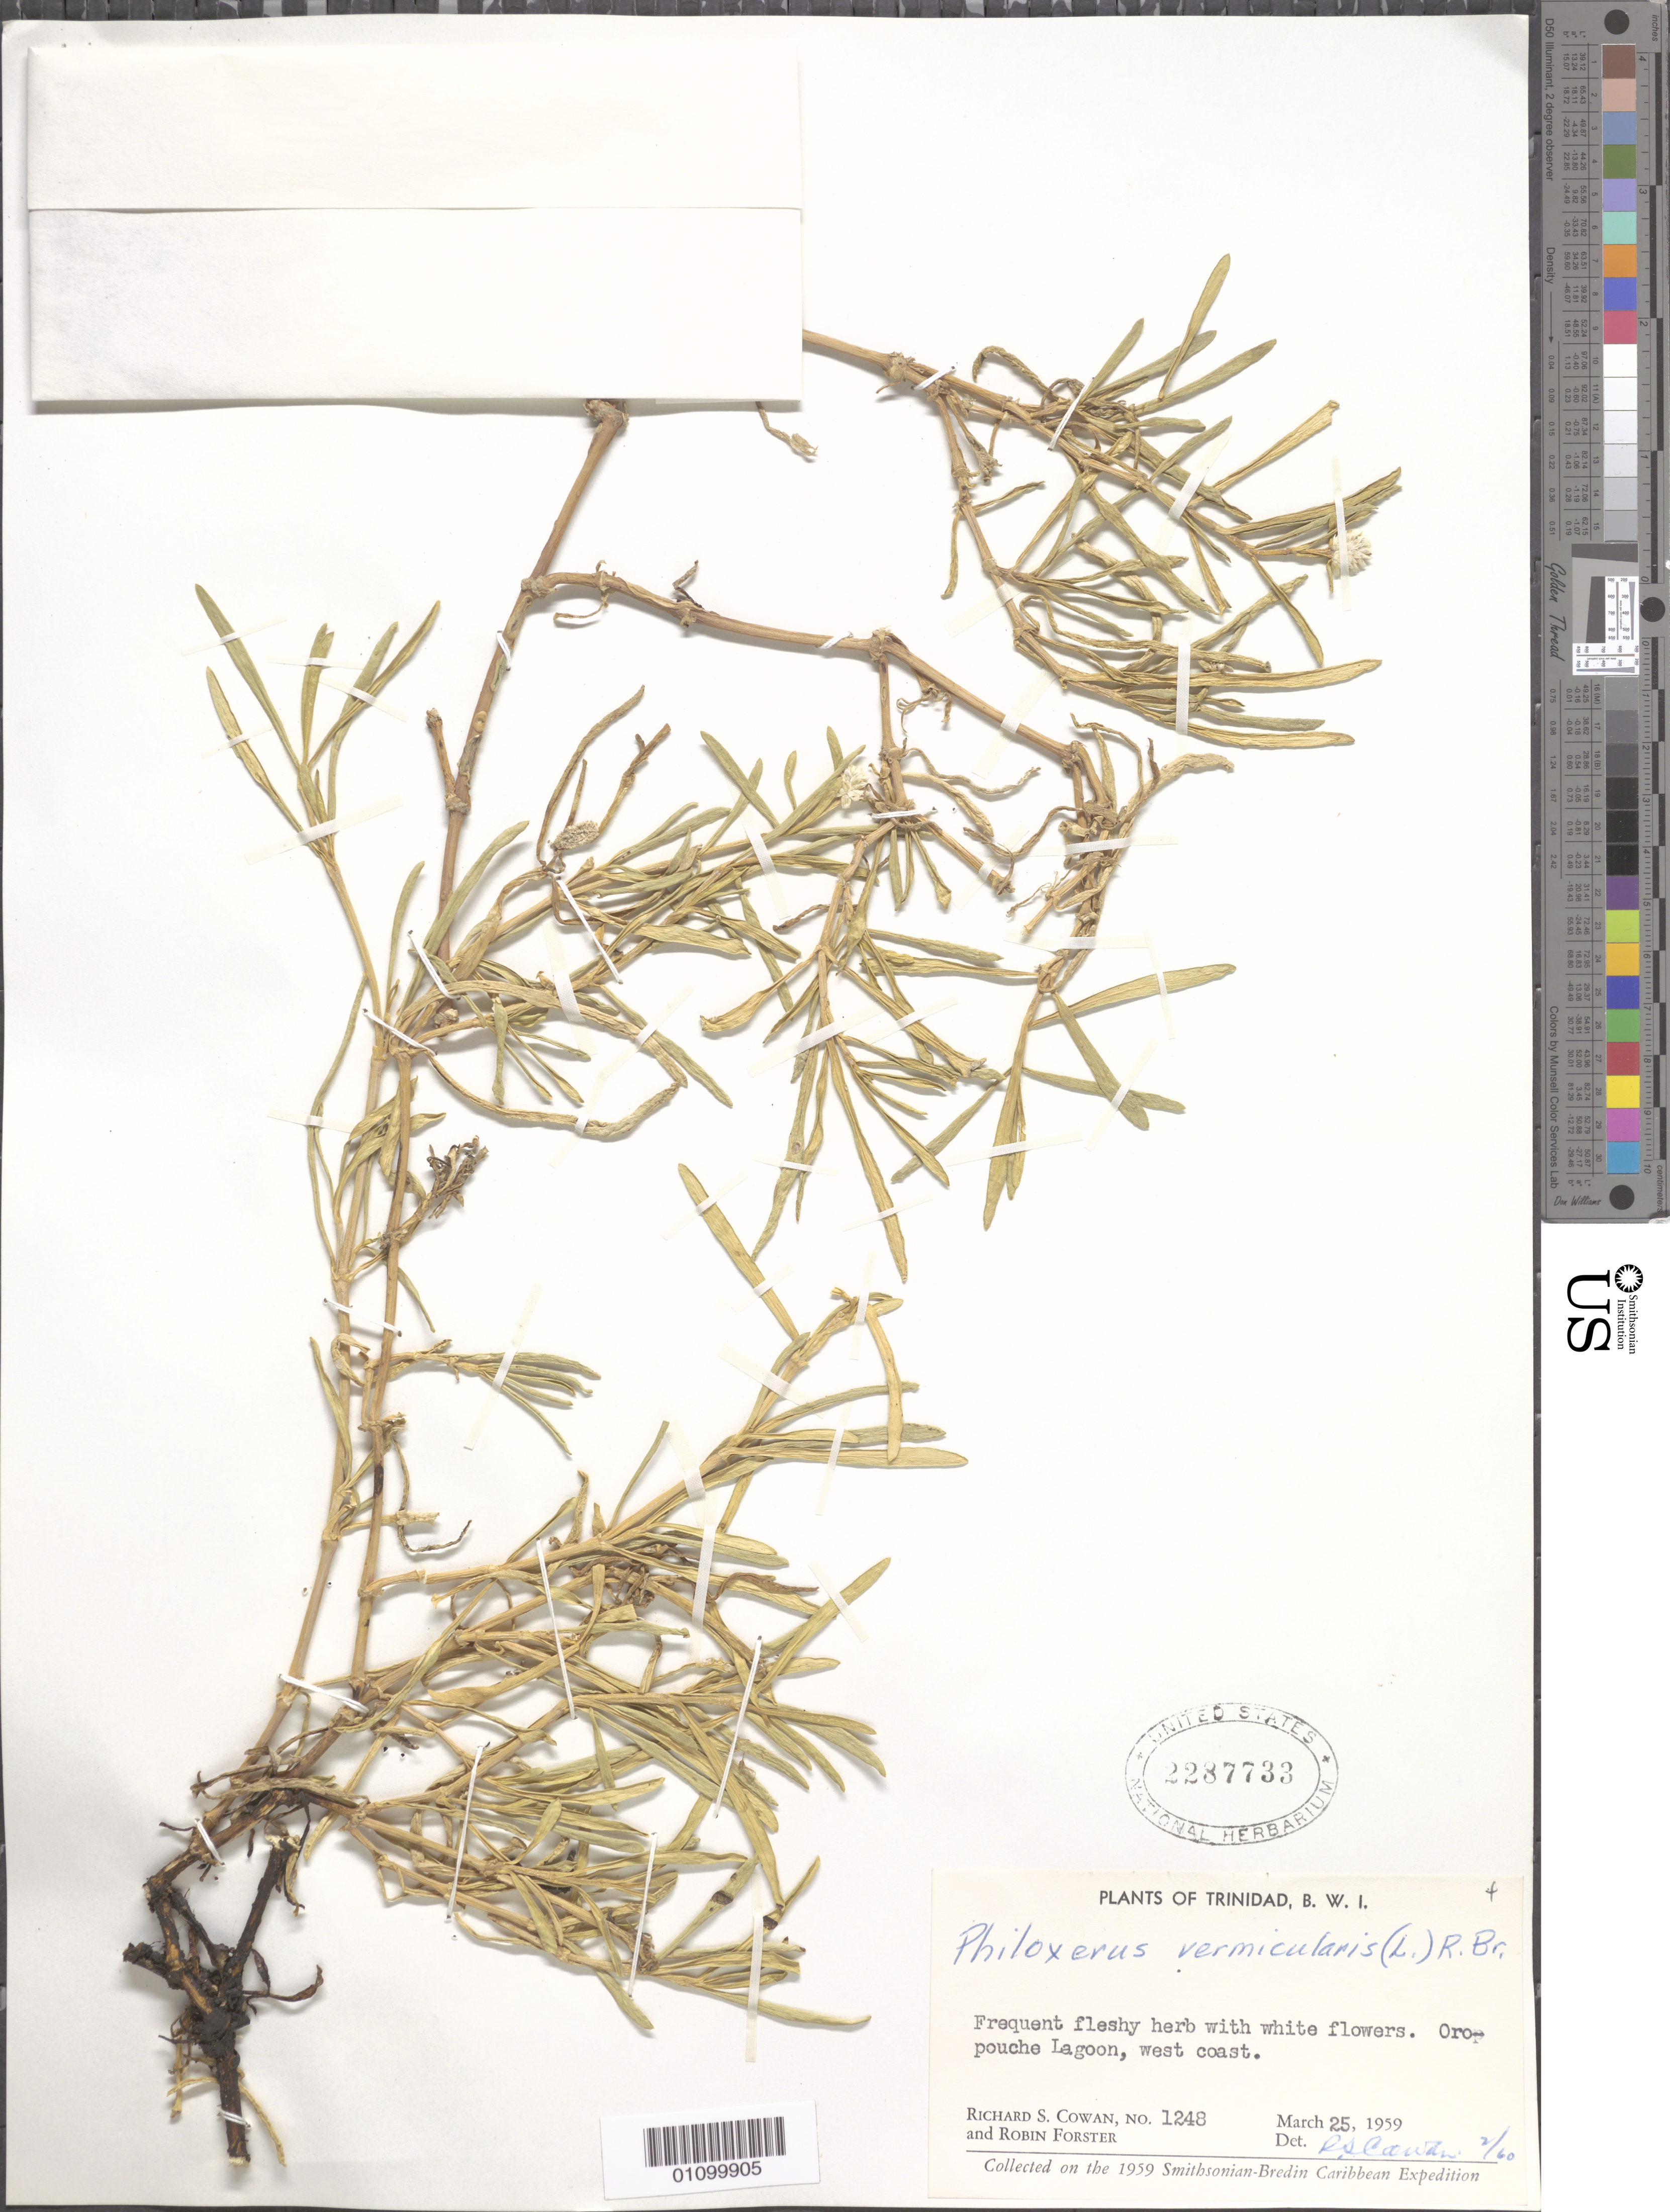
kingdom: Plantae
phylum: Tracheophyta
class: Magnoliopsida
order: Caryophyllales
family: Amaranthaceae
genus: Gomphrena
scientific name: Gomphrena vermicularis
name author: L.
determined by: Strong, Mark T., (BOT), Smithsonian Institution - National Museum of Natural History (UNITED STATES)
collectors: R. S. Cowan & R. Forster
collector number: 1248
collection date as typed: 25 Mar 1959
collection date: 1959-03-25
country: Trinidad and Tobago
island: Trinidad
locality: Oropouche Lagoon, west coast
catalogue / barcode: US 2287733